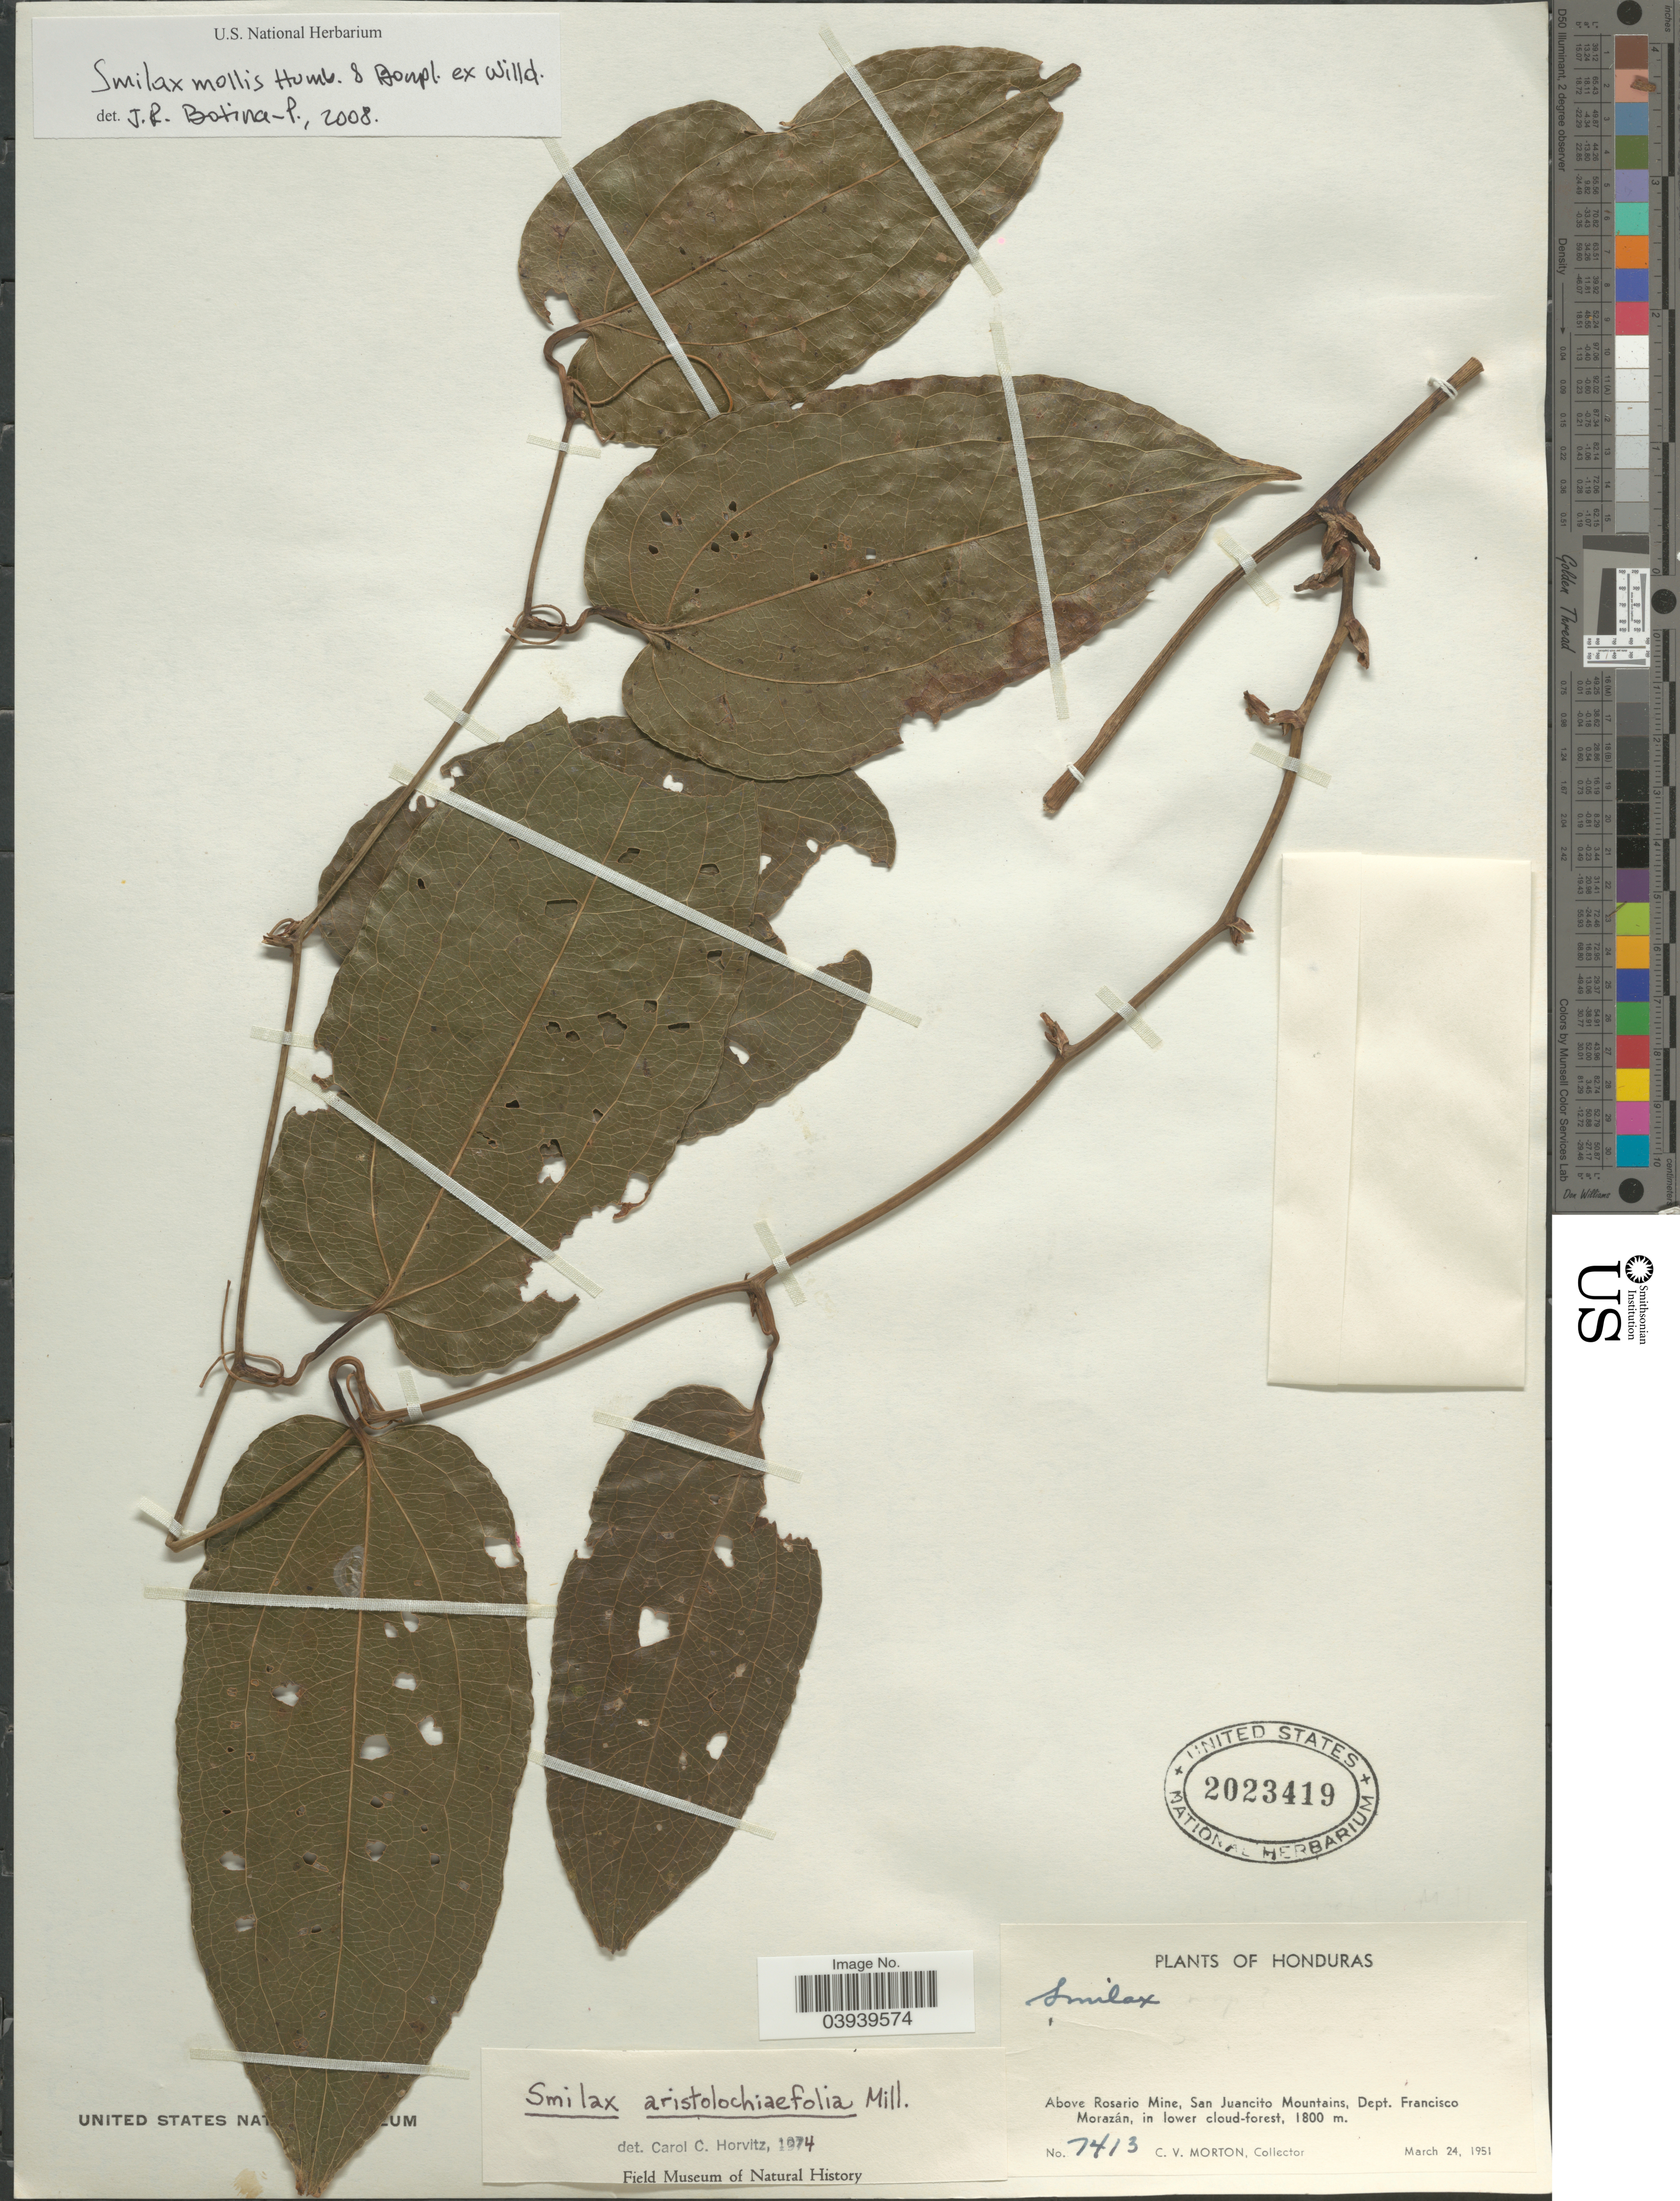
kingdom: Plantae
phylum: Tracheophyta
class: Liliopsida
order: Liliales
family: Smilacaceae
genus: Smilax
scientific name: Smilax mollis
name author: Humb. & Bonpl. ex Willd.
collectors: C. V. Morton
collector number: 7413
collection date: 1951-03-24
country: Honduras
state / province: Fco. Morazán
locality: Above Rosario Mine, San Juancito Mountains, Dept. Francisco Morazán.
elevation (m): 1800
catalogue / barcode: US 2023419